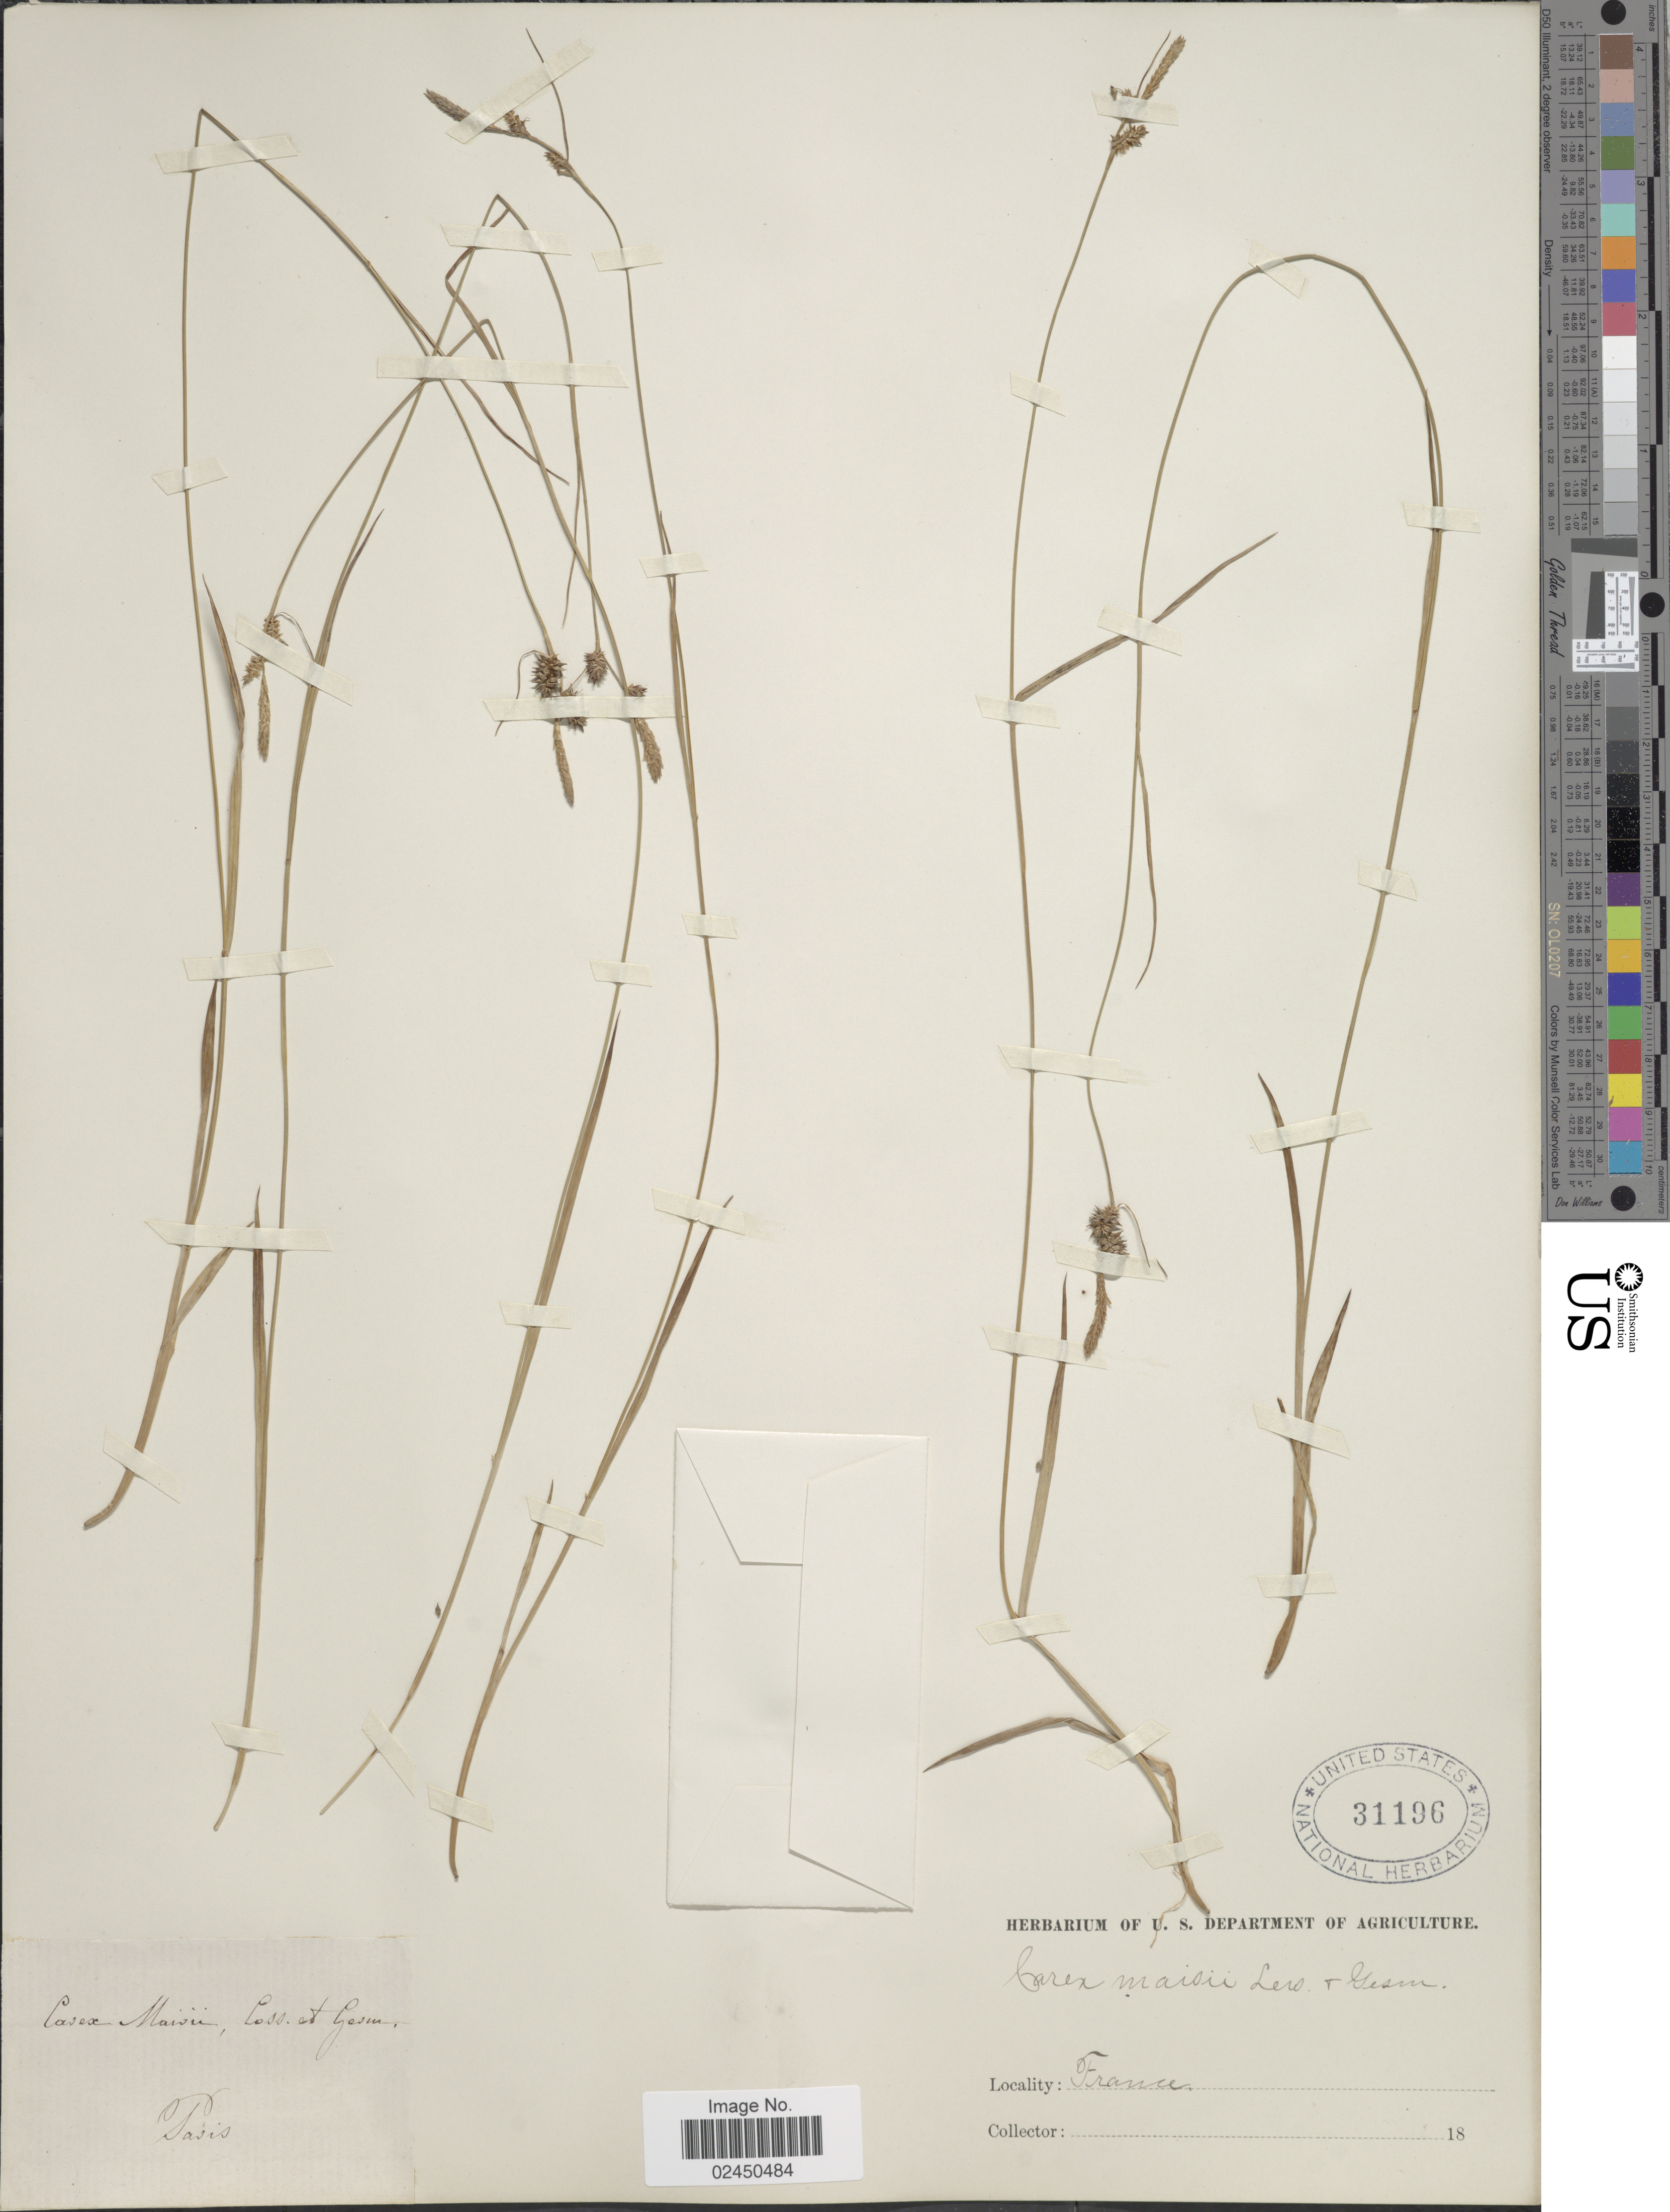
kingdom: Plantae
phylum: Tracheophyta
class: Liliopsida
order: Poales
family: Cyperaceae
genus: Carex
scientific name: Carex mairei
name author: Coss. & Germ.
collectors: ex herb. U. S. Department of Agriculture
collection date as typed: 18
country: France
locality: Paris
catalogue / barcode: US 31196